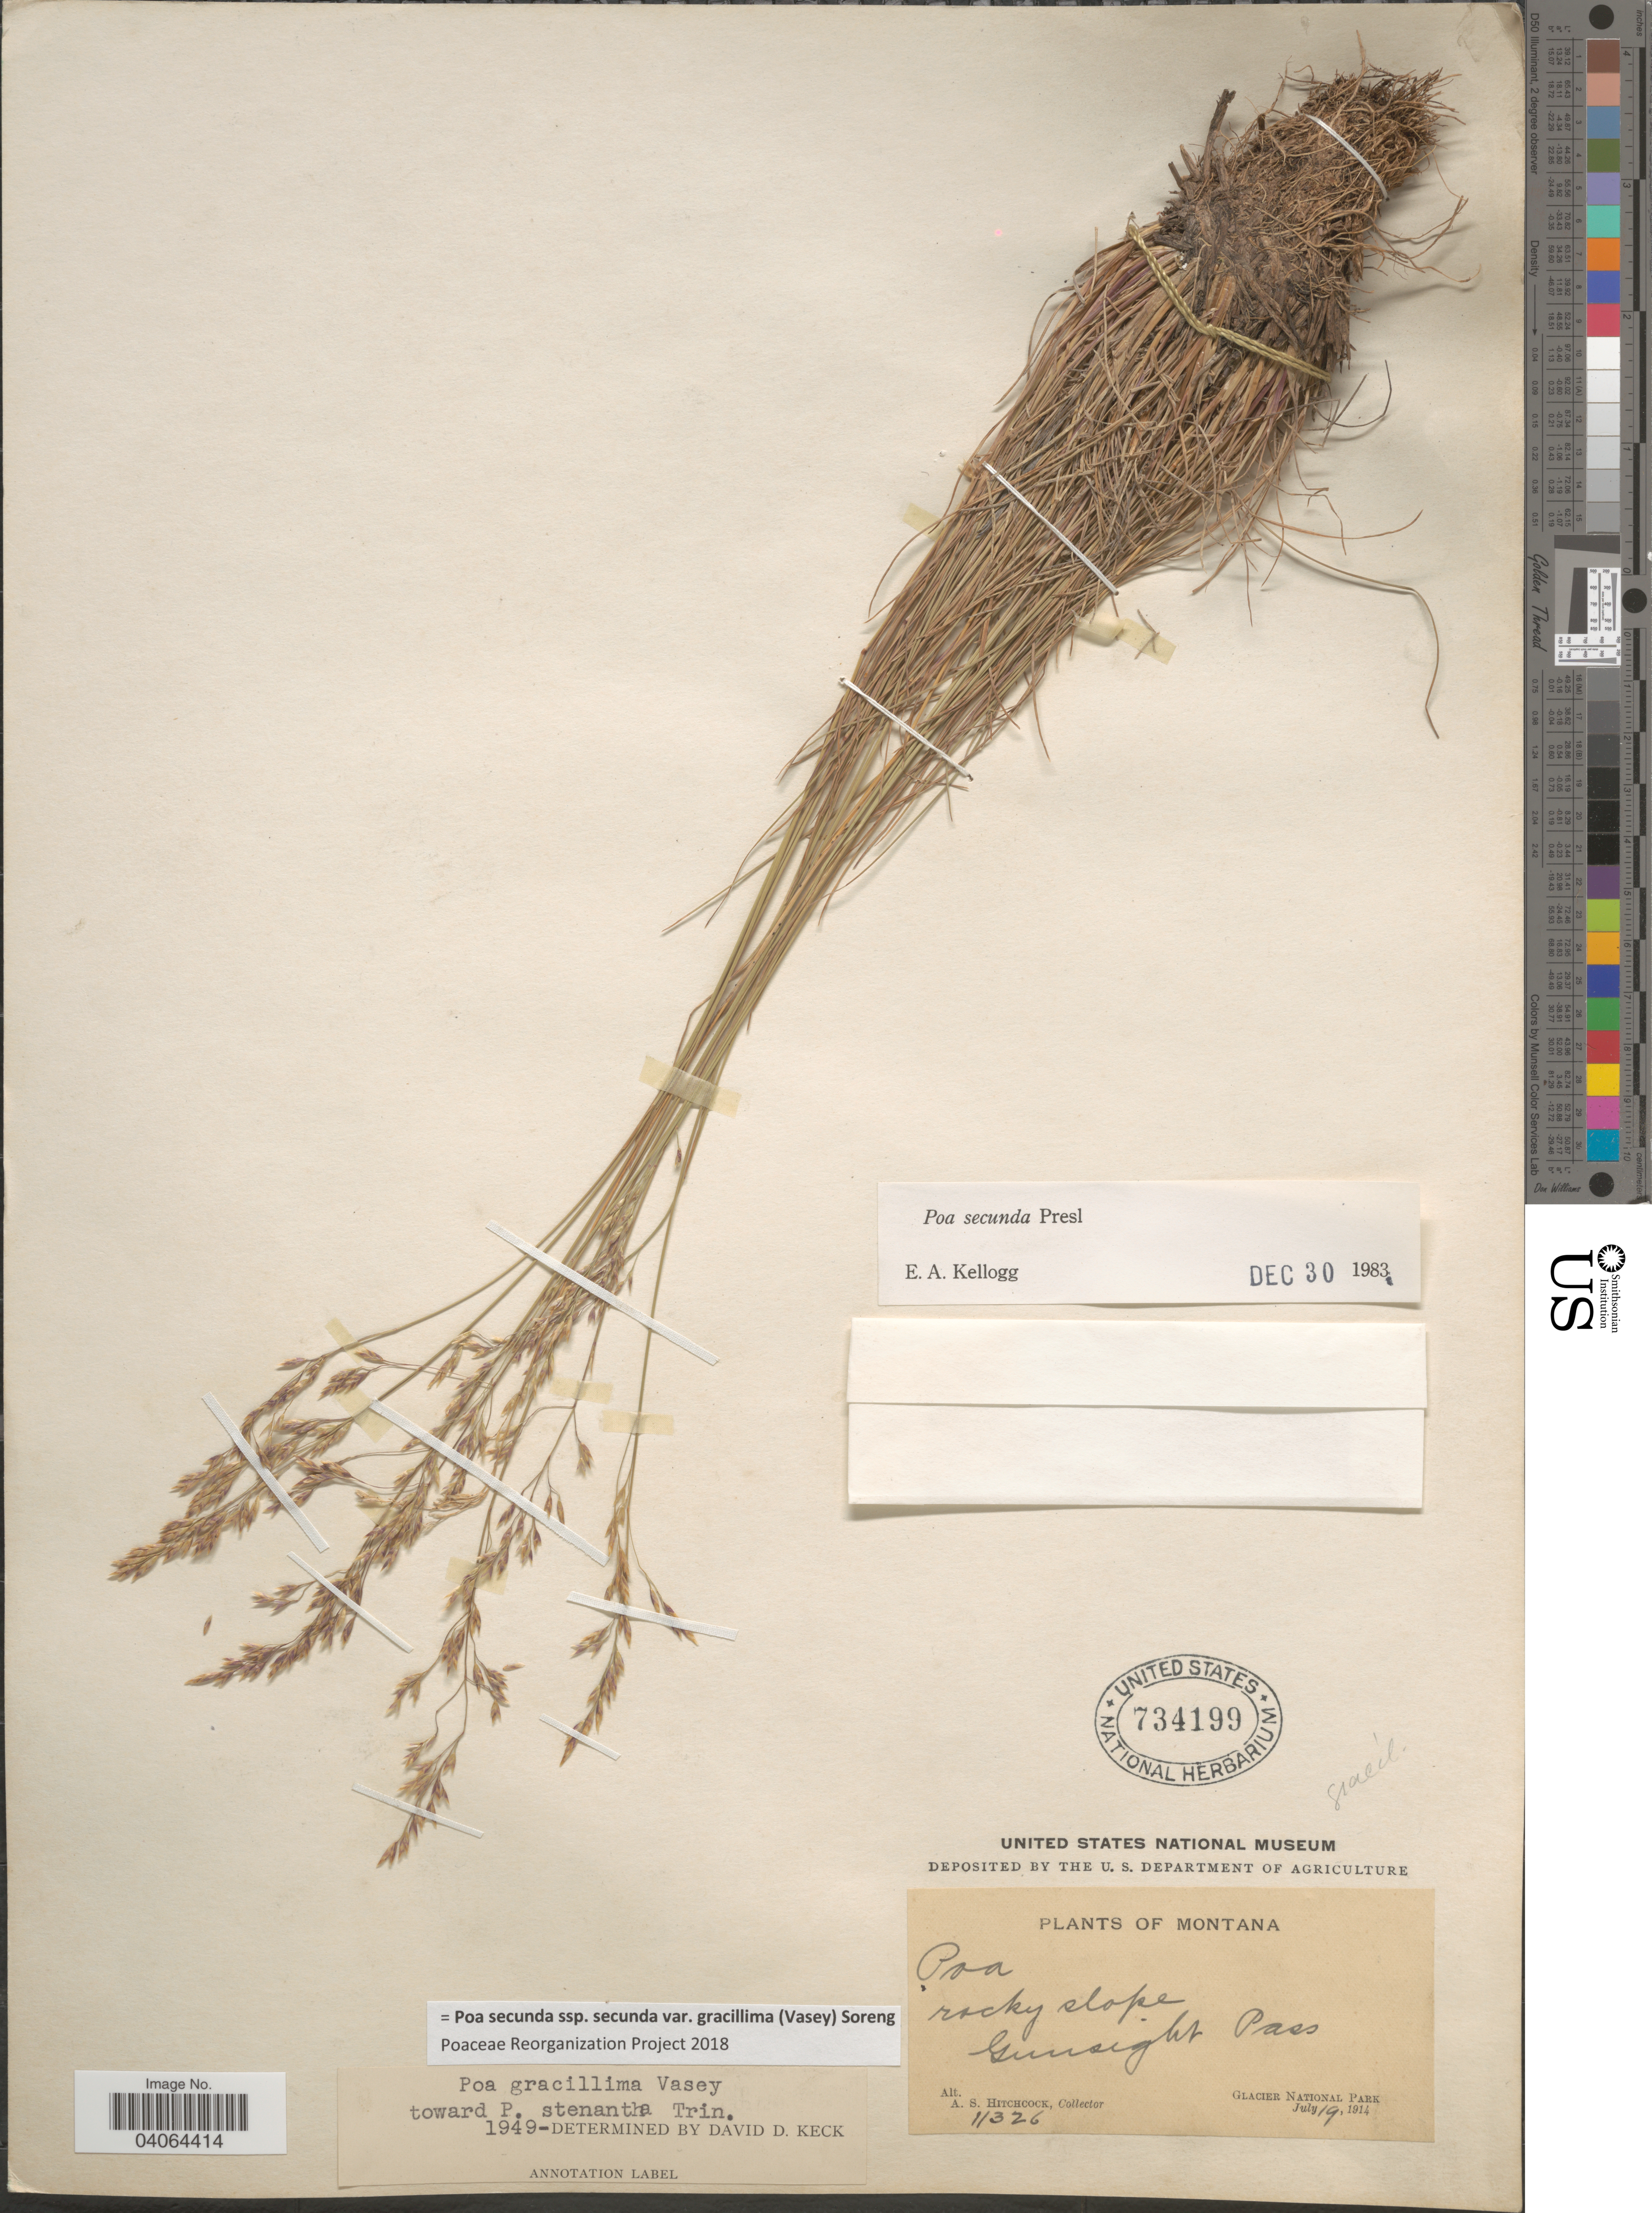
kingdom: Plantae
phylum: Tracheophyta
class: Liliopsida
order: Poales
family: Poaceae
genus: Poa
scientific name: Poa secunda subsp. secunda var. gracillima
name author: (Vasey) Soreng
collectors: A. S. Hitchcock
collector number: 11326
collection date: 1914-07-19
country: United States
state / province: Montana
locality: Gunsight Pass. Glacier National Park.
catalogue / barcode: US 734199